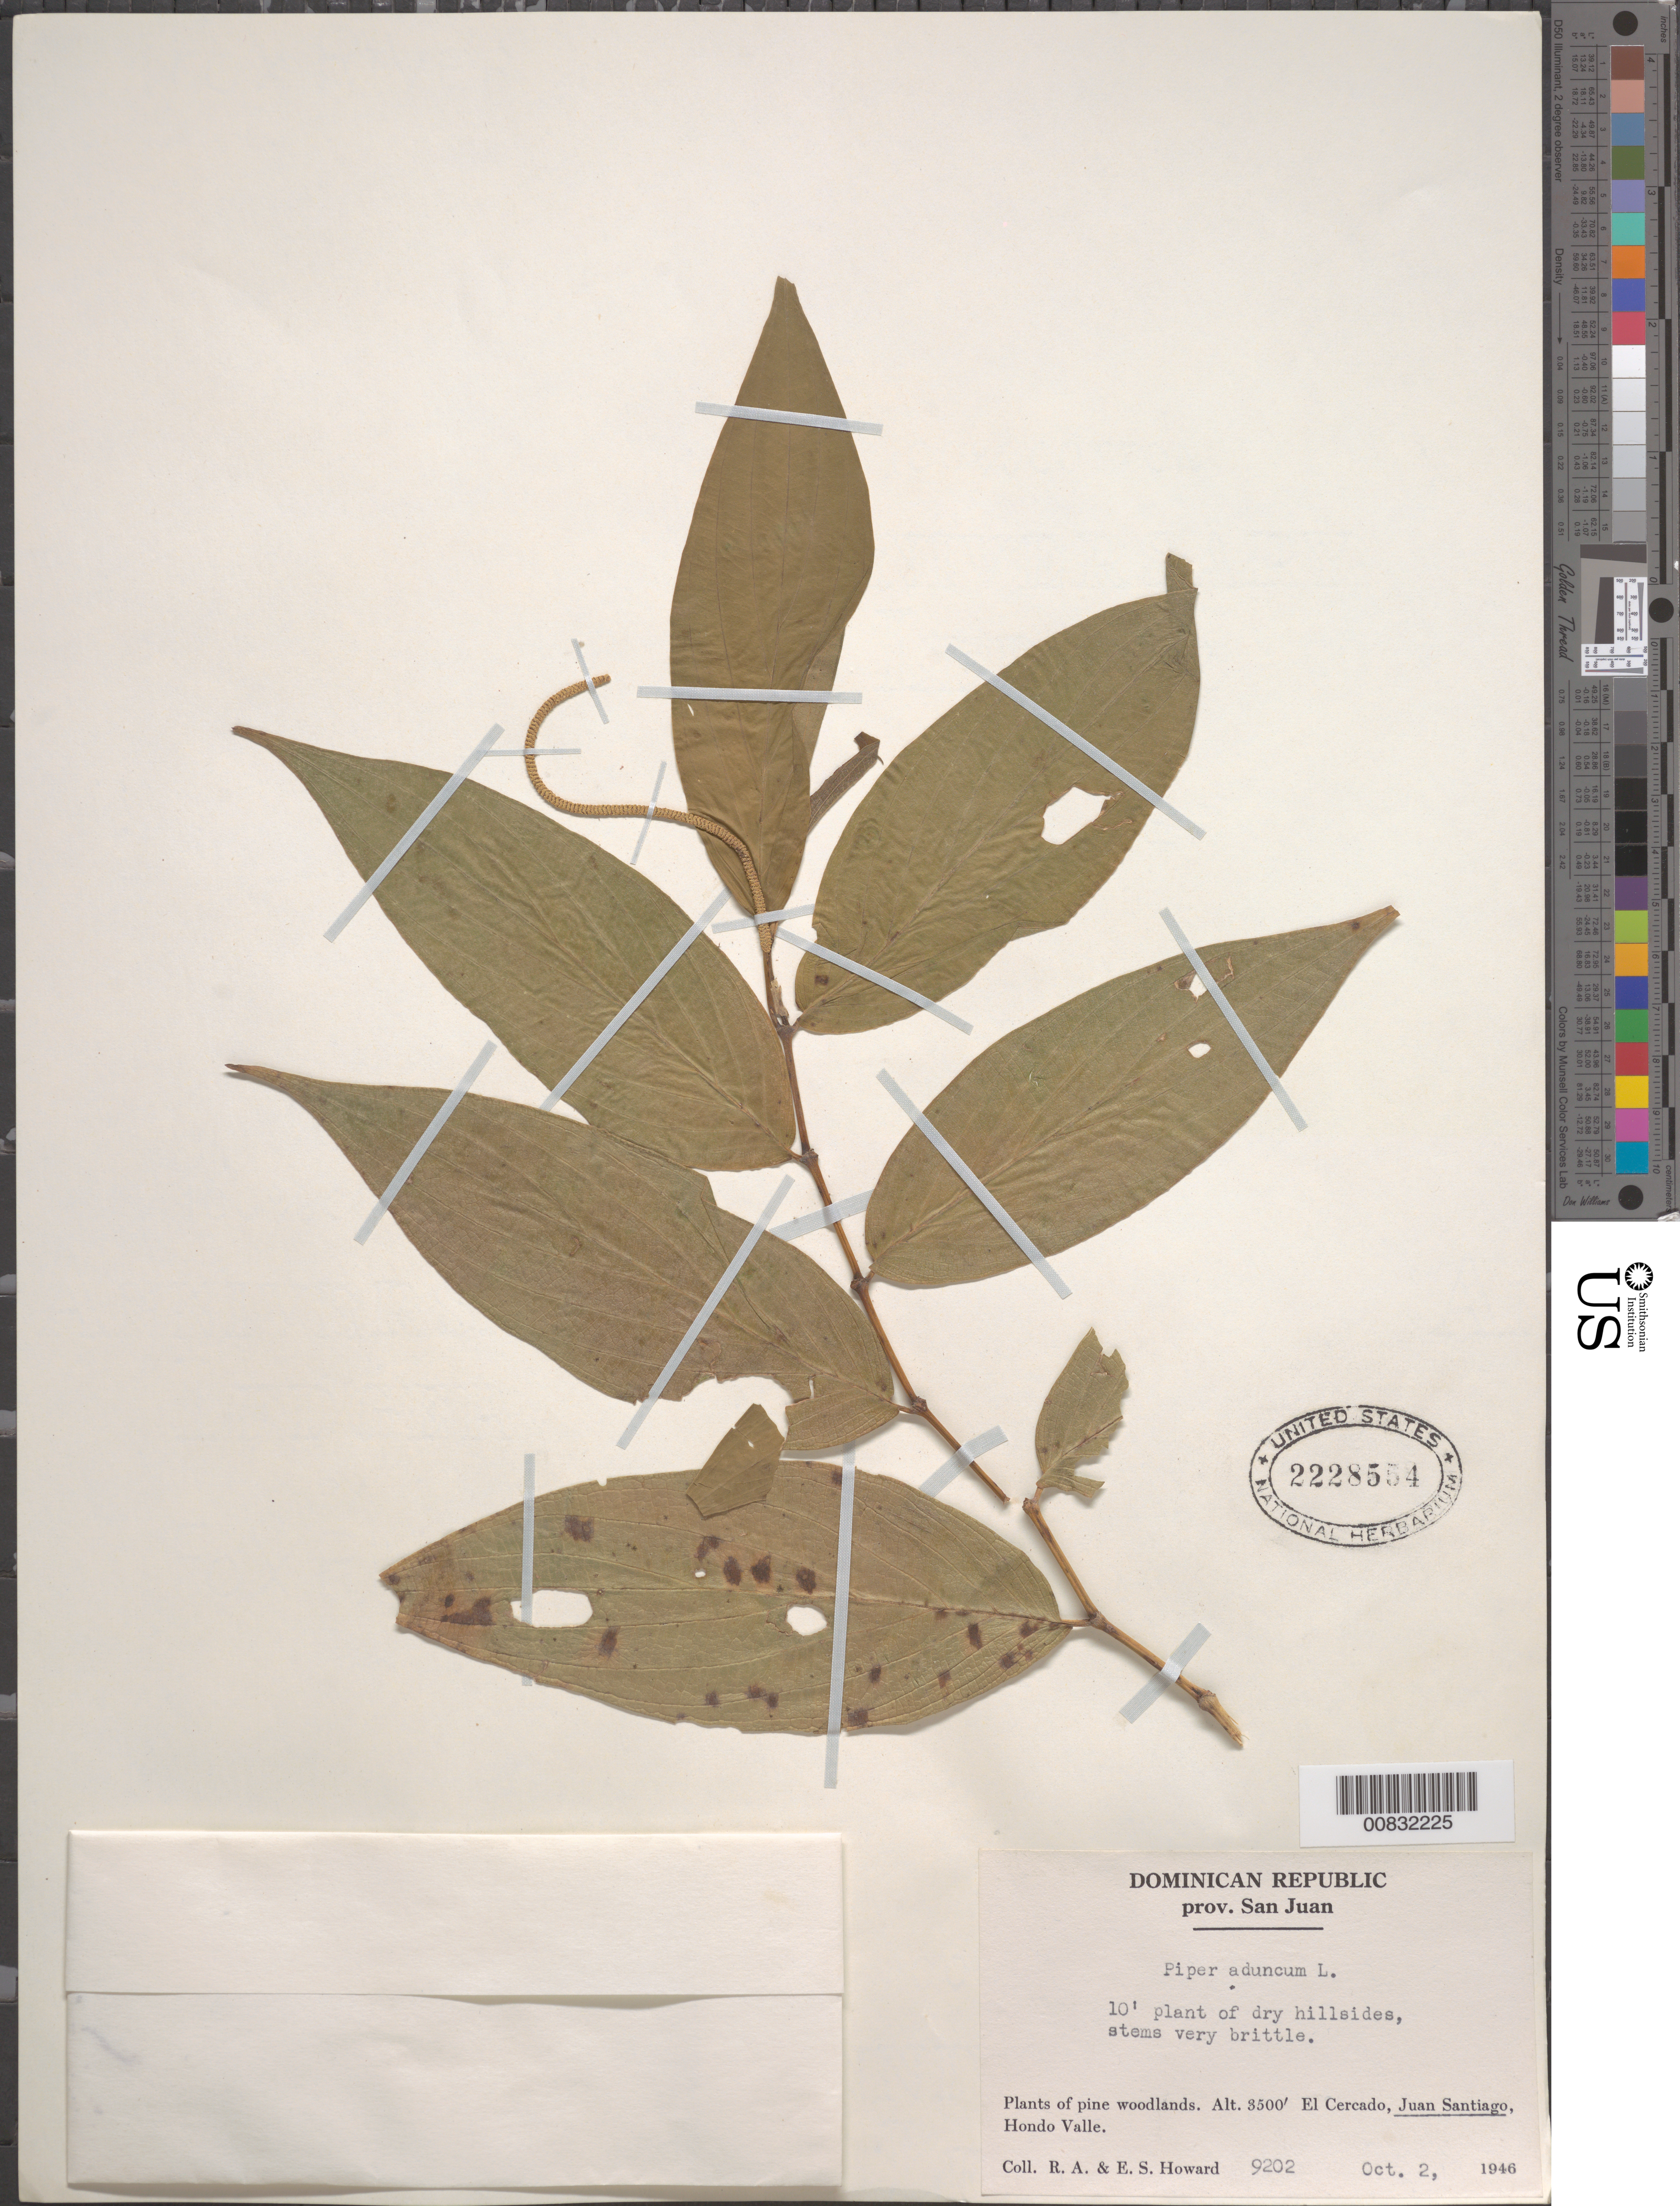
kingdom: Plantae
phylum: Tracheophyta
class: Magnoliopsida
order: Piperales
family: Piperaceae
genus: Piper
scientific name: Piper aduncum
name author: L.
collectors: R. A. Howard & E. S. Howard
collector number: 9202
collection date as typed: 02 Oct 1946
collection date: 1946-10-02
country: Dominican Republic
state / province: San Juan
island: Hispaniola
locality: El Cercado, Juan Santiago, Hondo Valle.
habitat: Dry hillsides. Plants of Pine woodlands.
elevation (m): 1067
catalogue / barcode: US 2228554